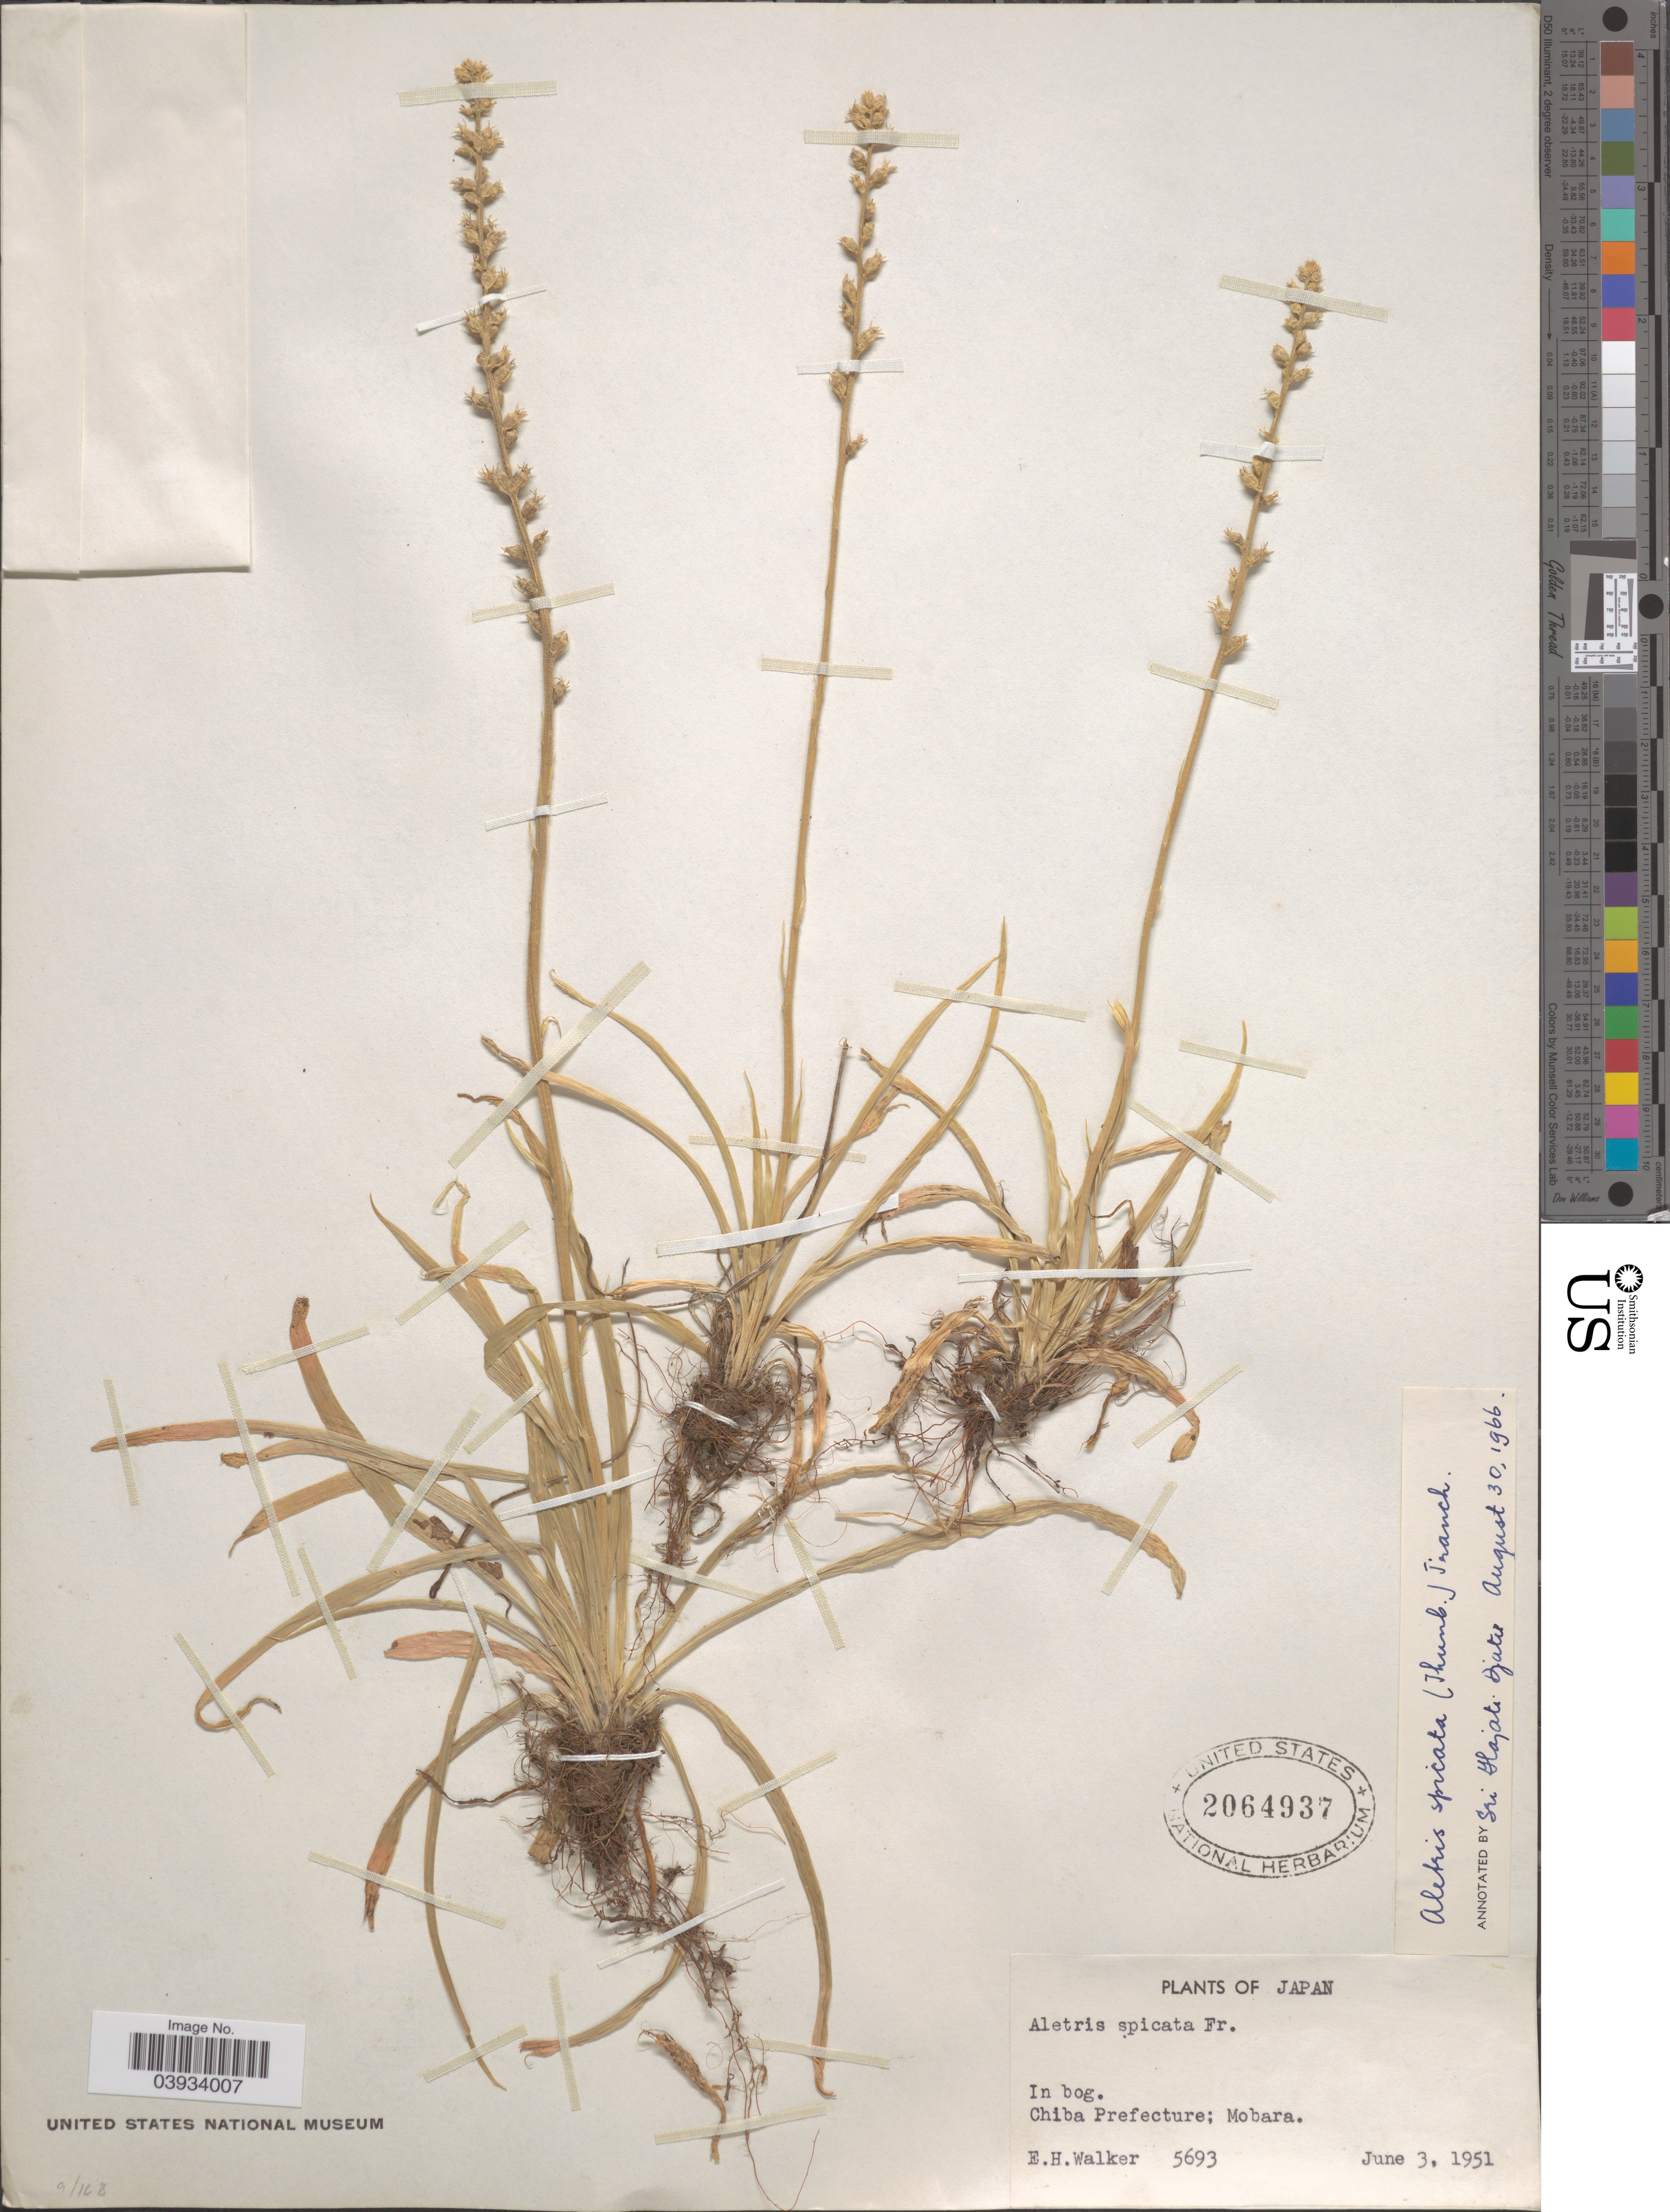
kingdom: Plantae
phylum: Tracheophyta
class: Liliopsida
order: Dioscoreales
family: Nartheciaceae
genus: Aletris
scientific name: Aletris spicata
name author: (Thunb.) Franch.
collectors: E. H. Walker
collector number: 5693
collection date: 1951-06-03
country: Japan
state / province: Tiba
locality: Chiba Prefecture; Mobara.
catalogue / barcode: US 2064937